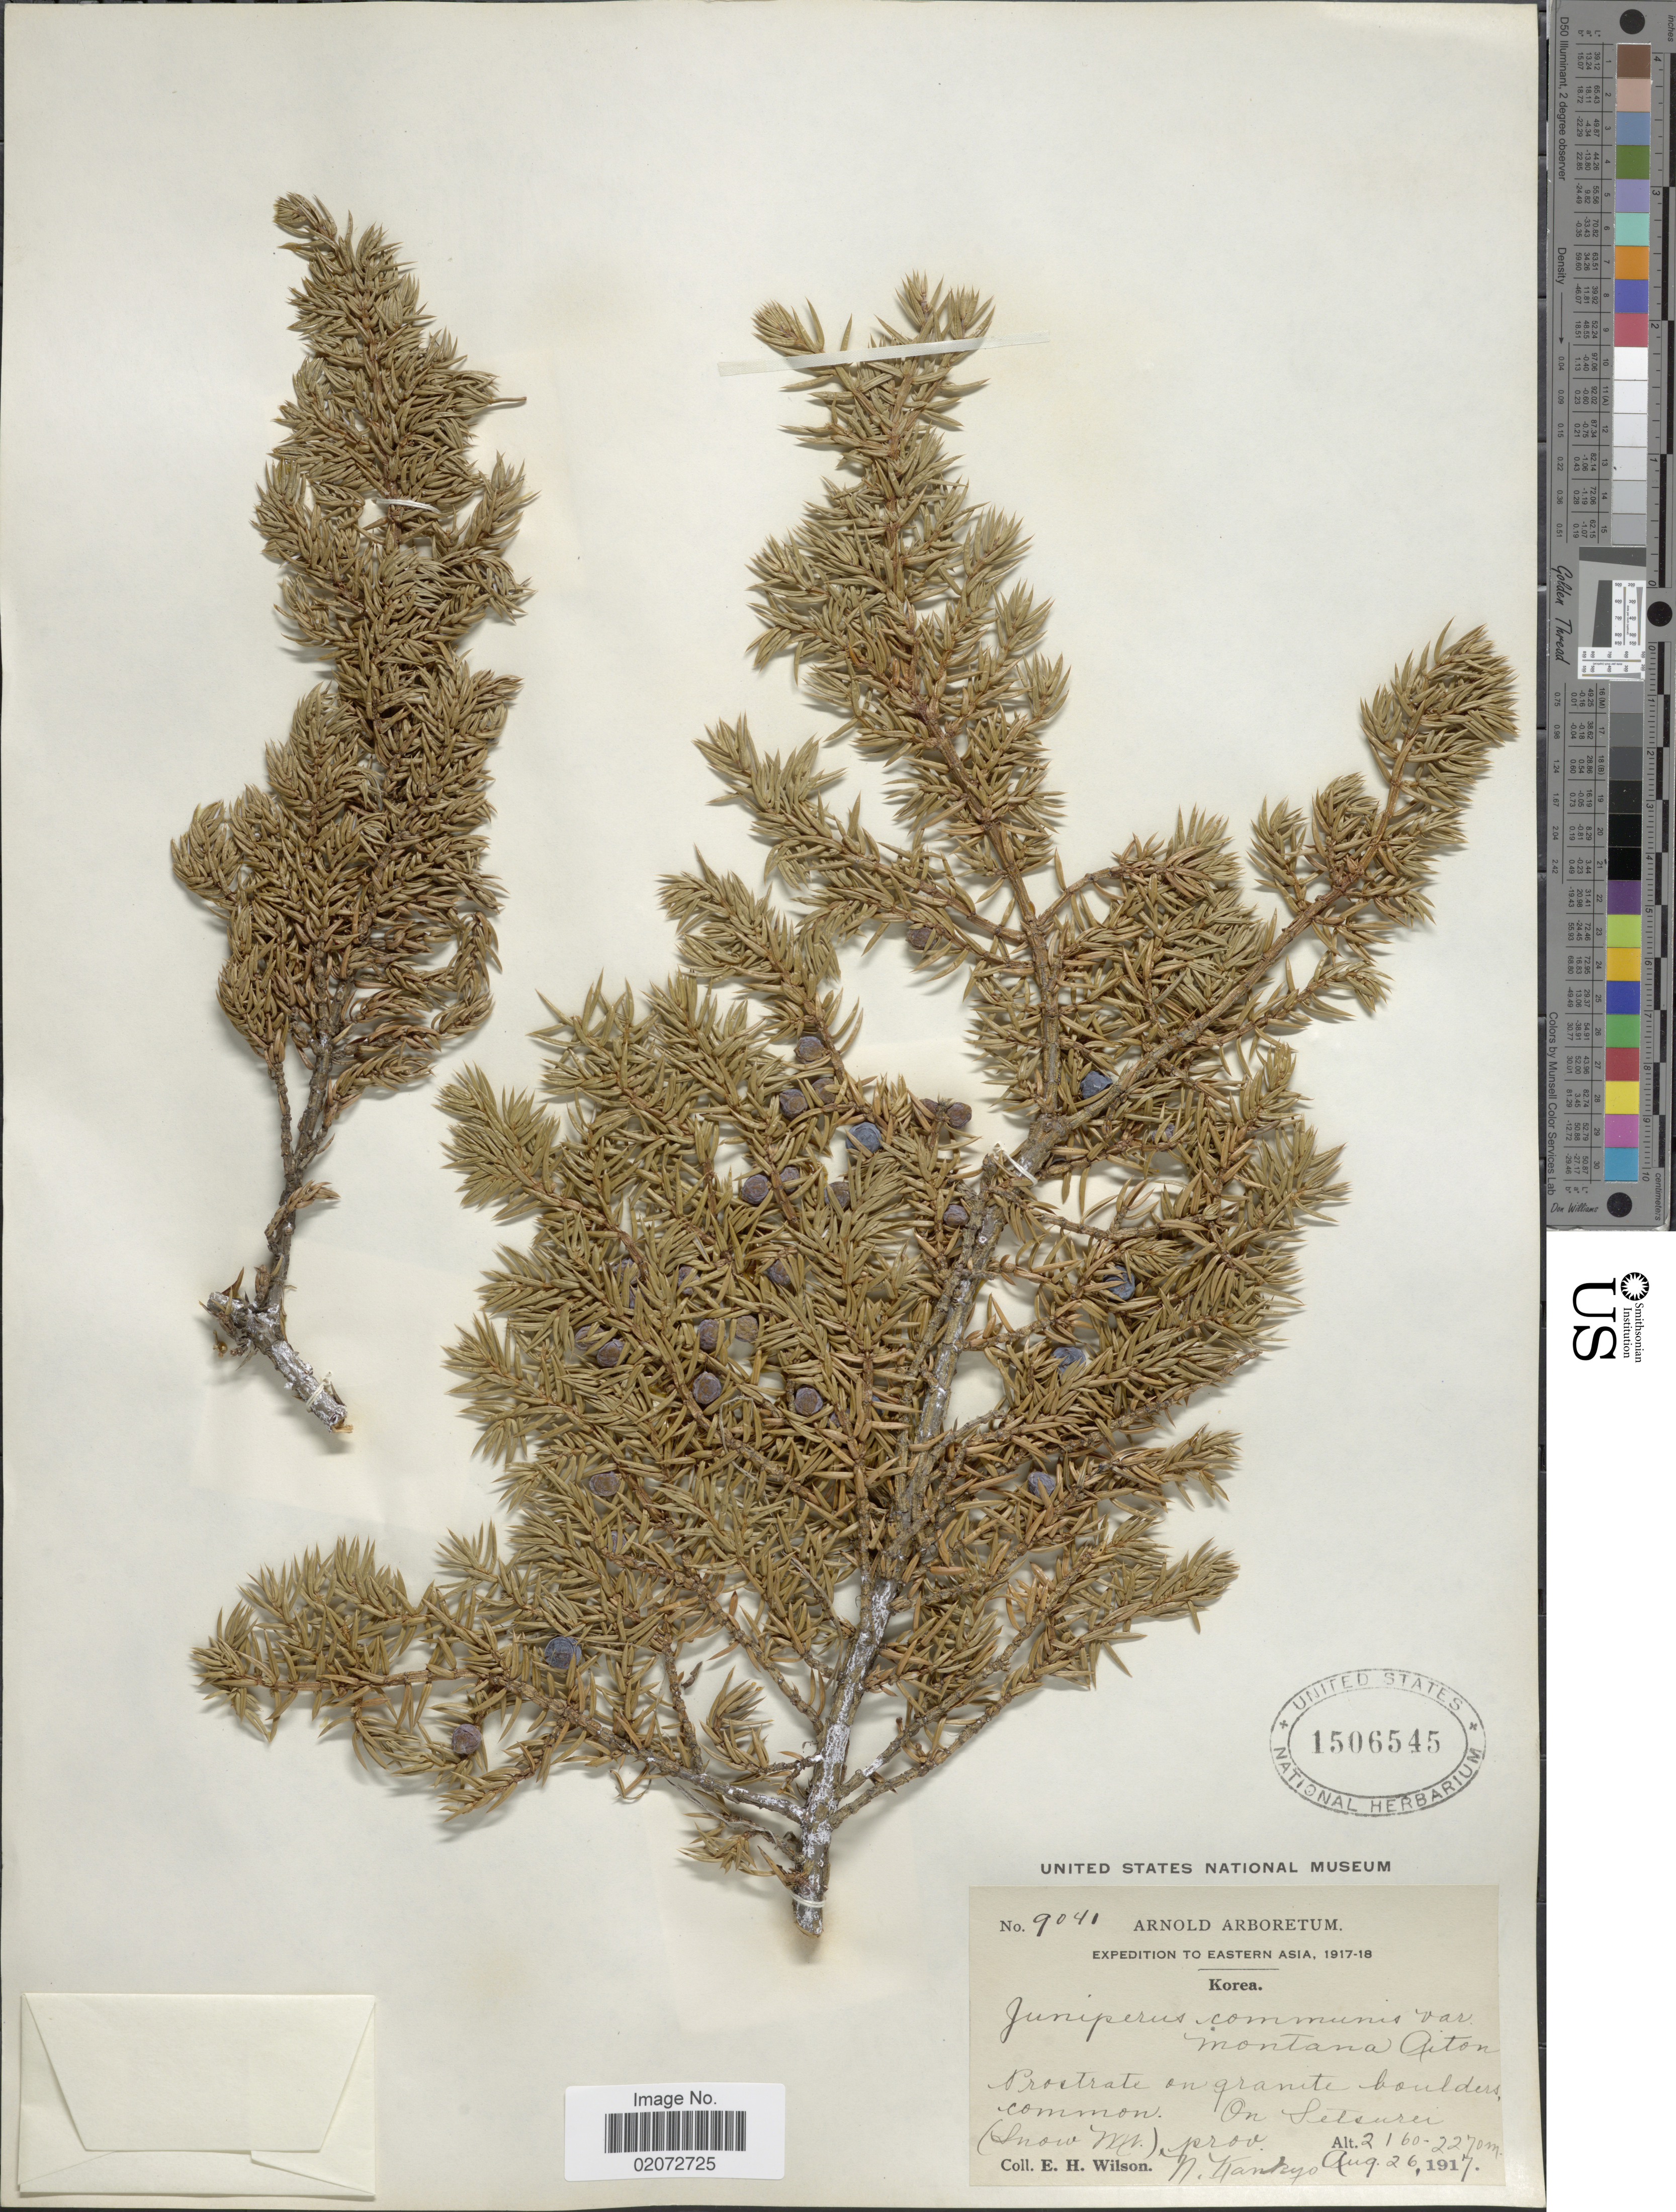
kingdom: Plantae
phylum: Tracheophyta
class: Pinopsida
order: Pinales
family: Cupressaceae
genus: Juniperus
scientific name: Juniperus communis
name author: L.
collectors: E. Wilson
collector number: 9041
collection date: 1917-08-26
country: North Korea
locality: Eastern Asia, Korea, On Setsurei (Snow Mt.), Prov. N. Kankyo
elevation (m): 2160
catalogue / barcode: US 1506545